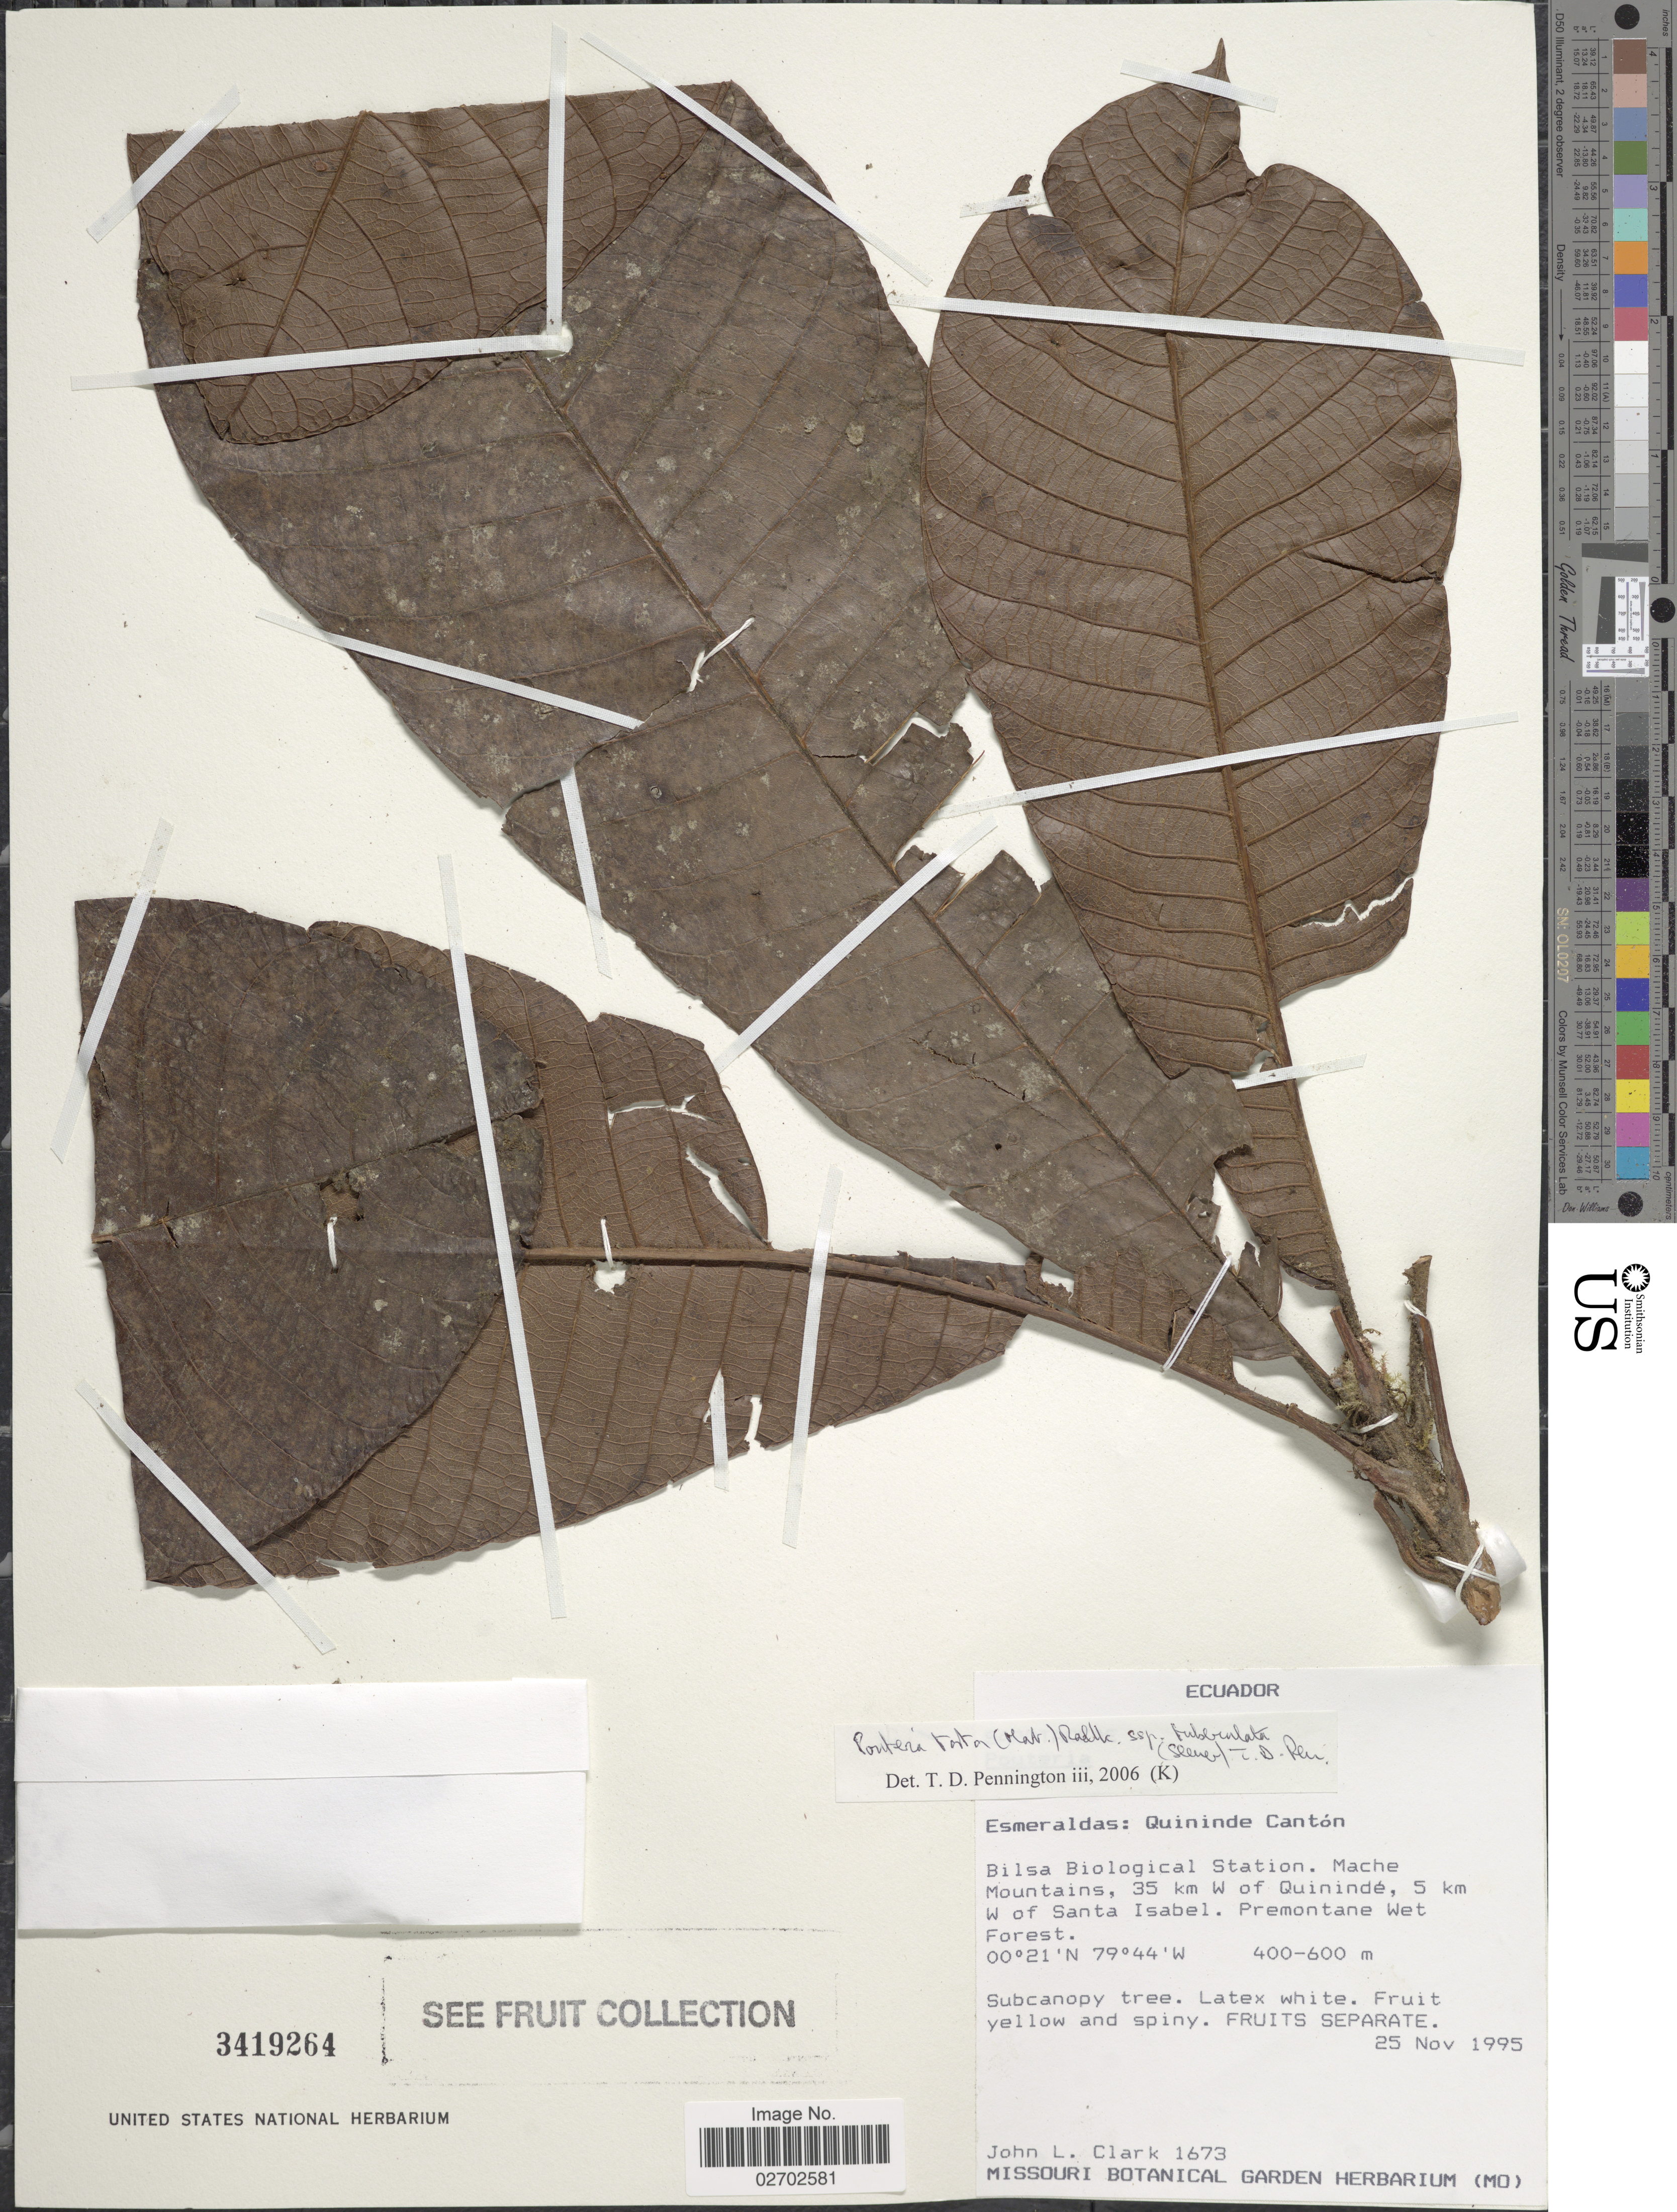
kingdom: Plantae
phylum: Tracheophyta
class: Magnoliopsida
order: Ericales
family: Sapotaceae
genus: Pouteria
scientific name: Pouteria torta subsp. tuberculata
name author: (Sleumer) T.D. Penn.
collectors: J. L. Clark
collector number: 1673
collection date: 1995-11-25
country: Ecuador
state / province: Esmeraldas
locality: Quininde Canton. Bilsa Biological Station. Mache Mountains, 35 km W of Quininde, 5 km W of Santa Isabel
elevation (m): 400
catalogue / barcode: US 3419264